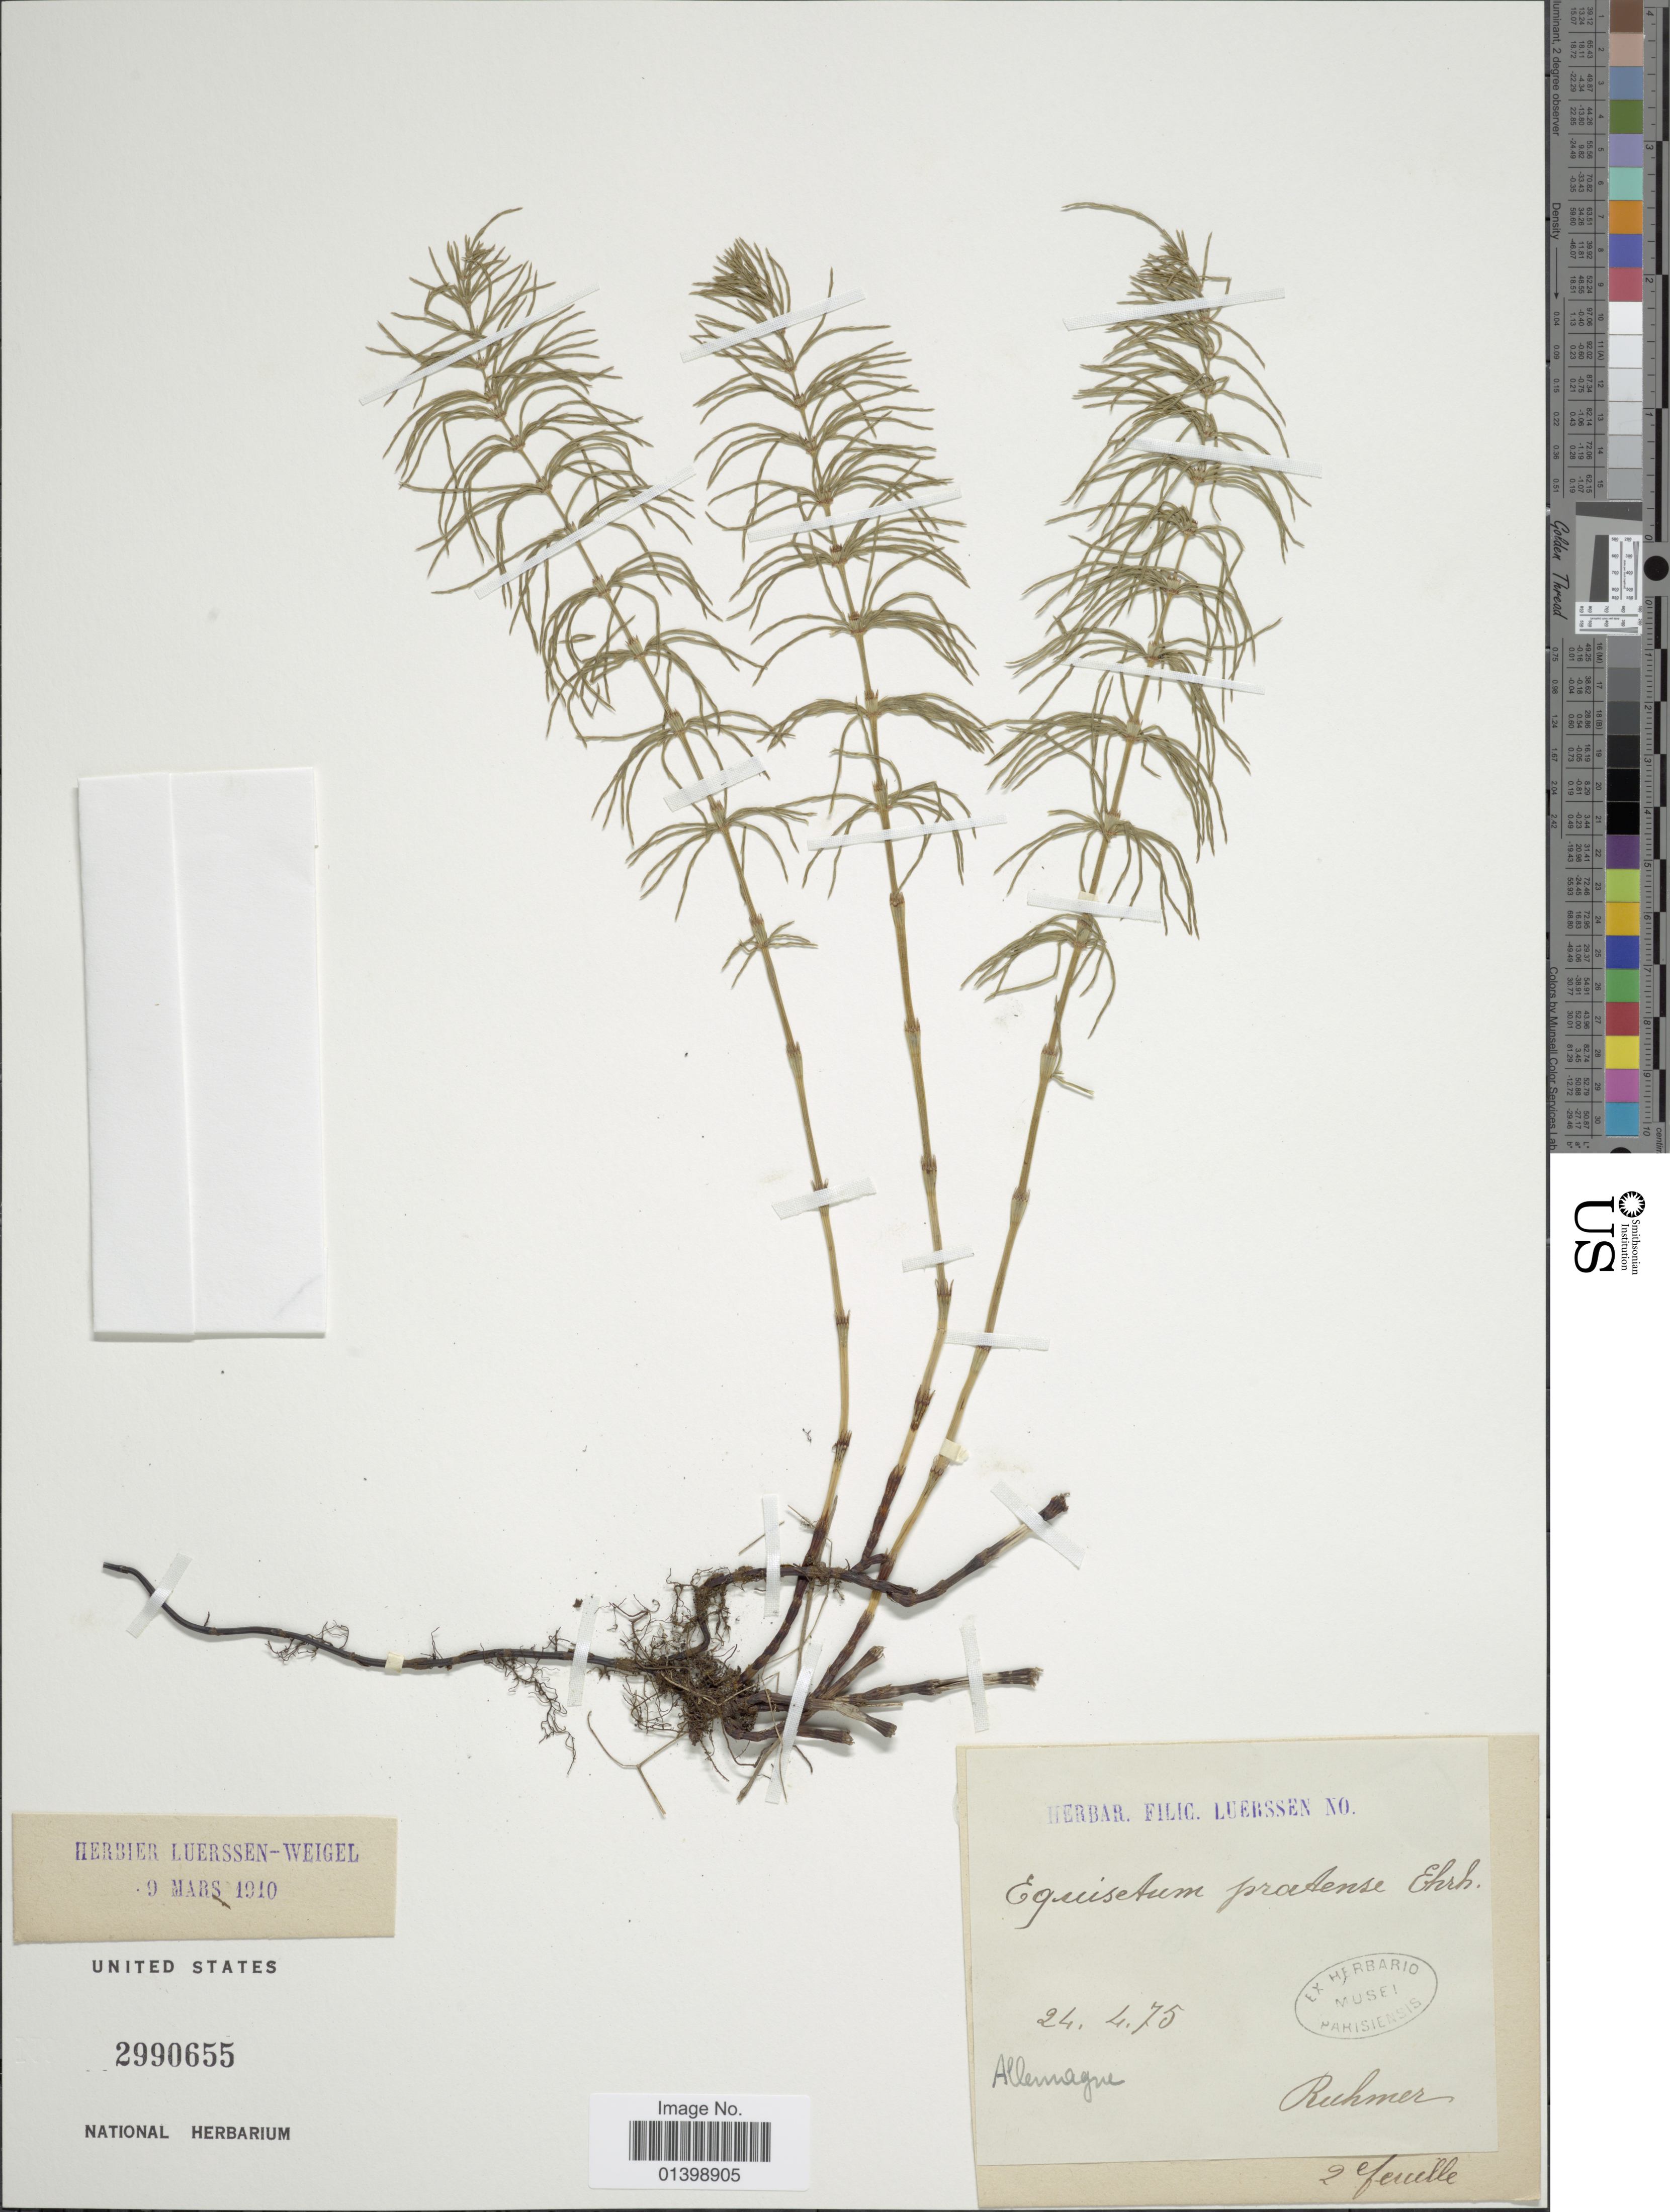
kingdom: Plantae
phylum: Tracheophyta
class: Polypodiopsida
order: Equisetales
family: Equisetaceae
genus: Equisetum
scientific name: Equisetum pratense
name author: Ehrh.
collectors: -. Ruhmer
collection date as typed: Transcribed d/m/y: 24/4/75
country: Germany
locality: Allemagne [interpreted]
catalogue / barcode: US 2990655